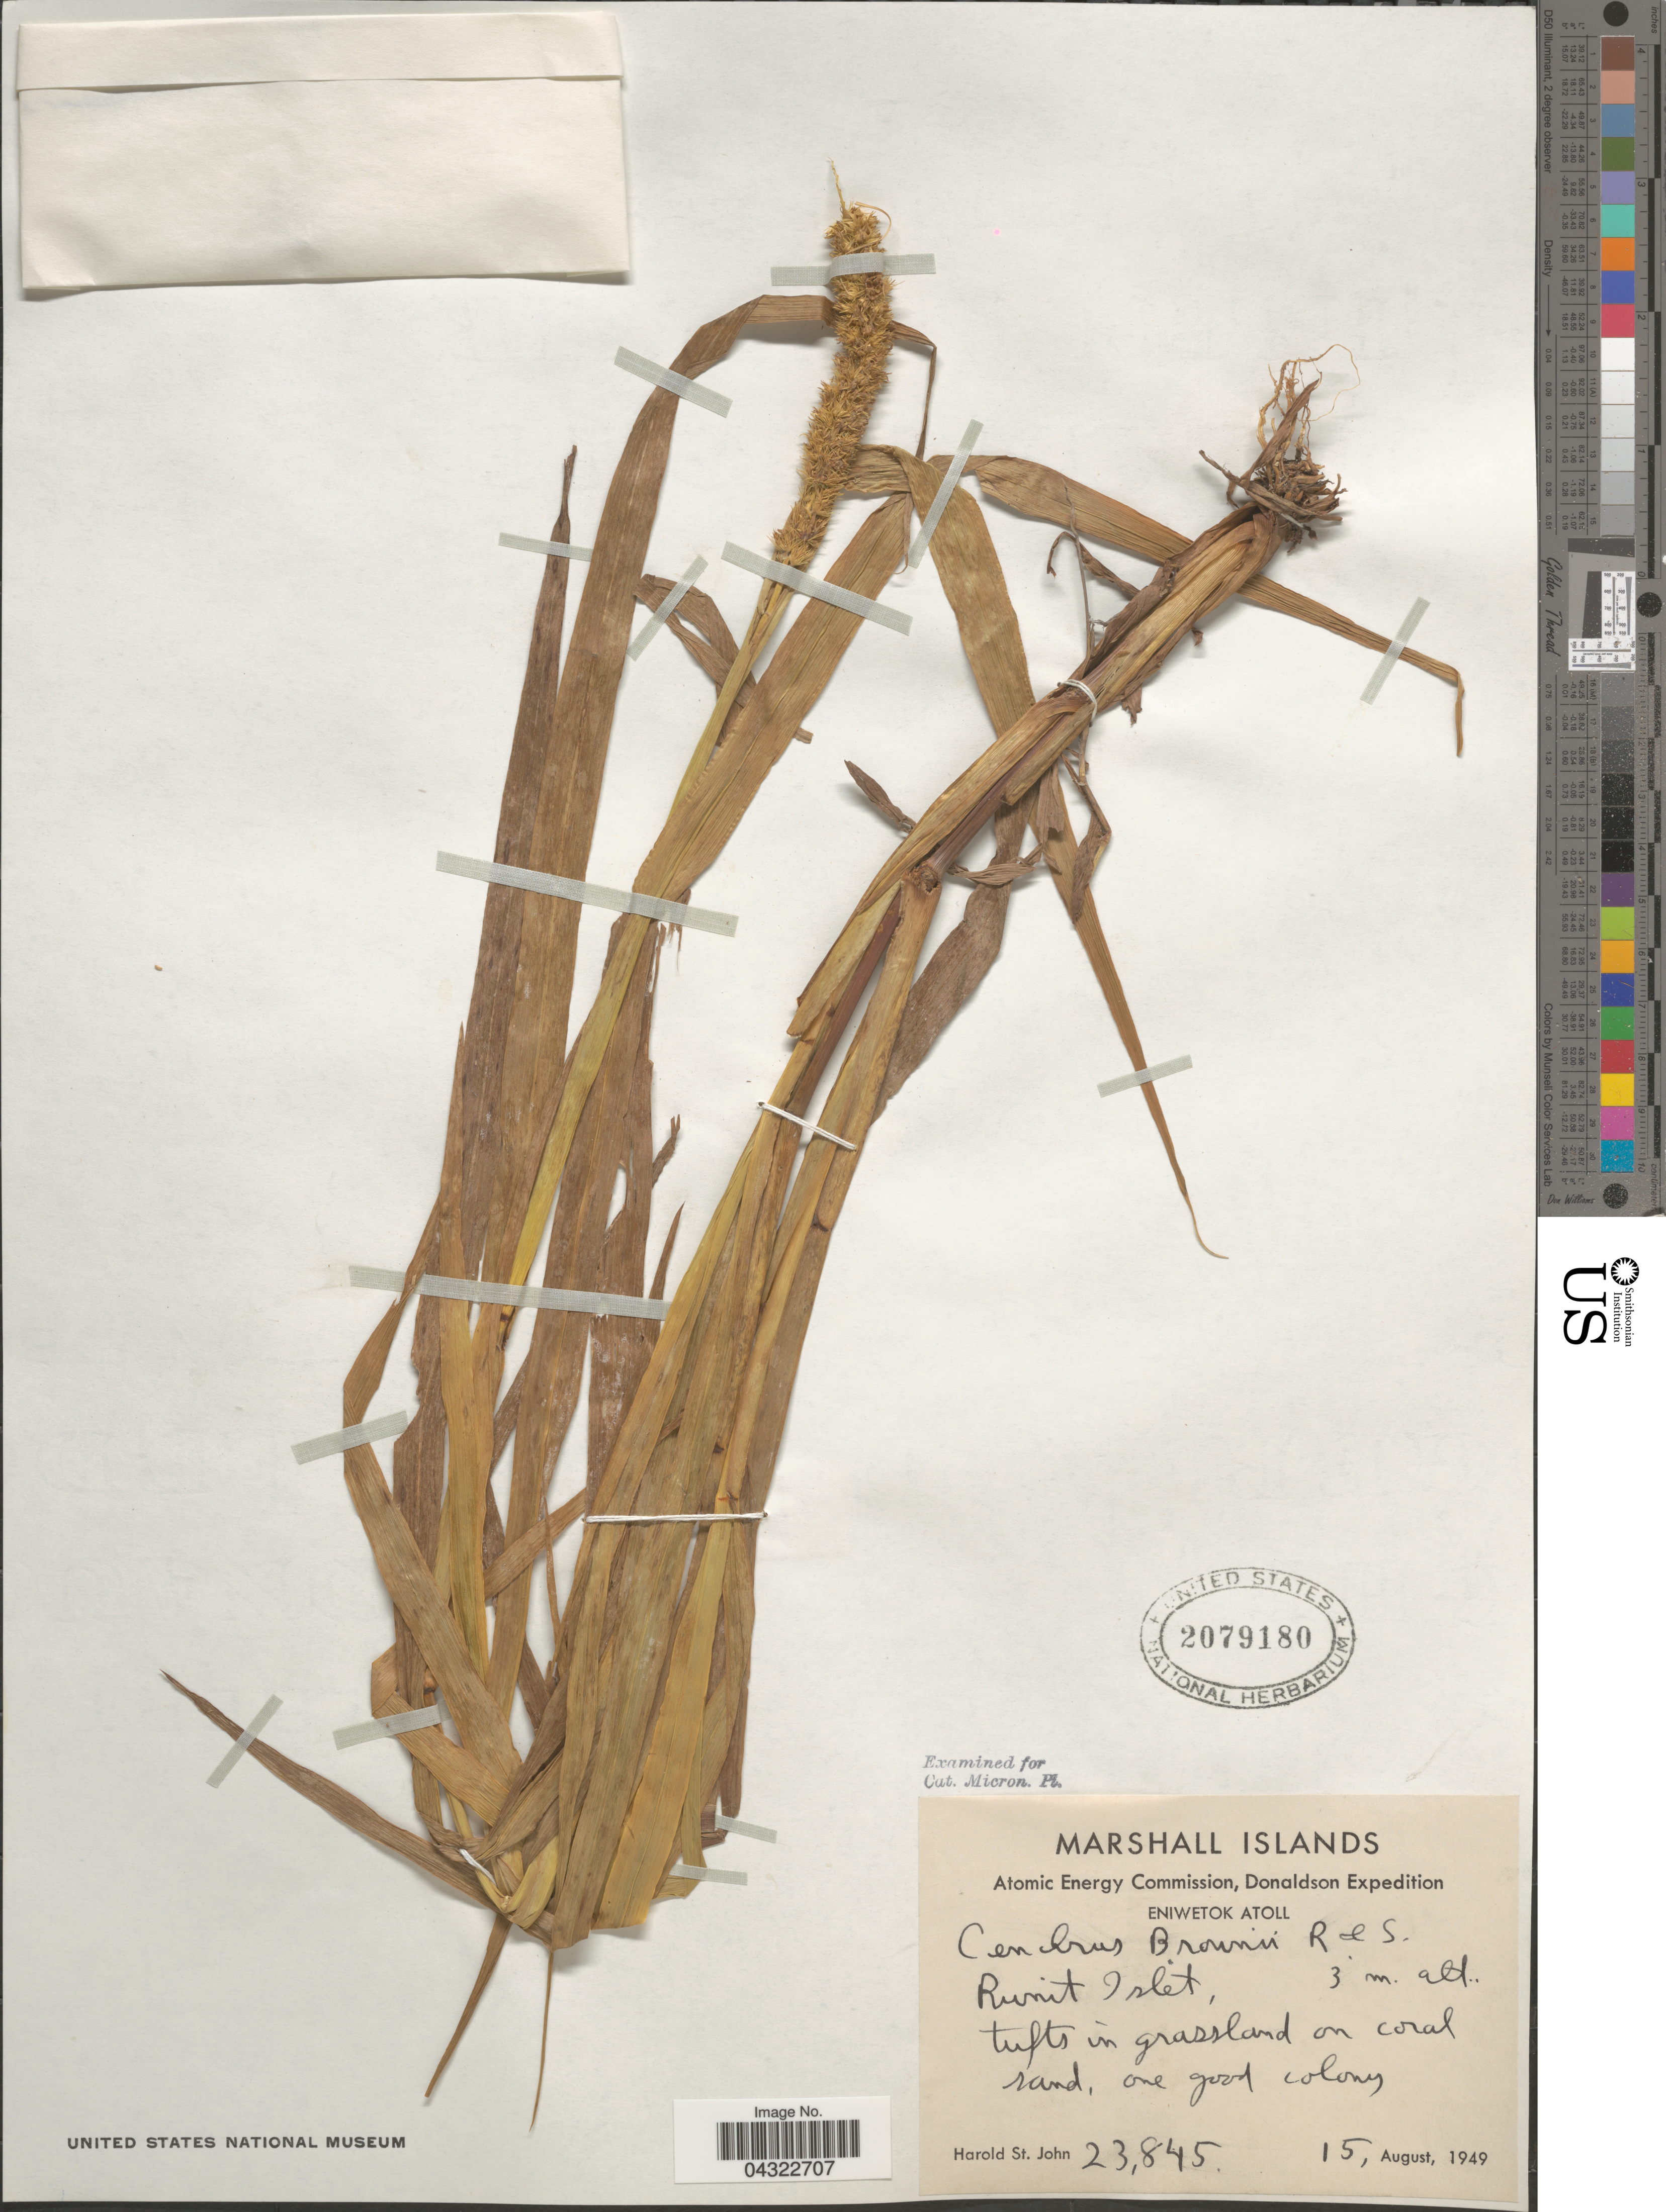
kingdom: Plantae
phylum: Tracheophyta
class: Liliopsida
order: Poales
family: Poaceae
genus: Cenchrus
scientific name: Cenchrus brownii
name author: Roem. & Schult.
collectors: H. St. John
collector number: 23845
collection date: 1949-08-15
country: Marshall Islands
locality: Donaldson Expedition. Eniwetok Atoll. Runit Islet.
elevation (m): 3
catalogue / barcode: US 2079180